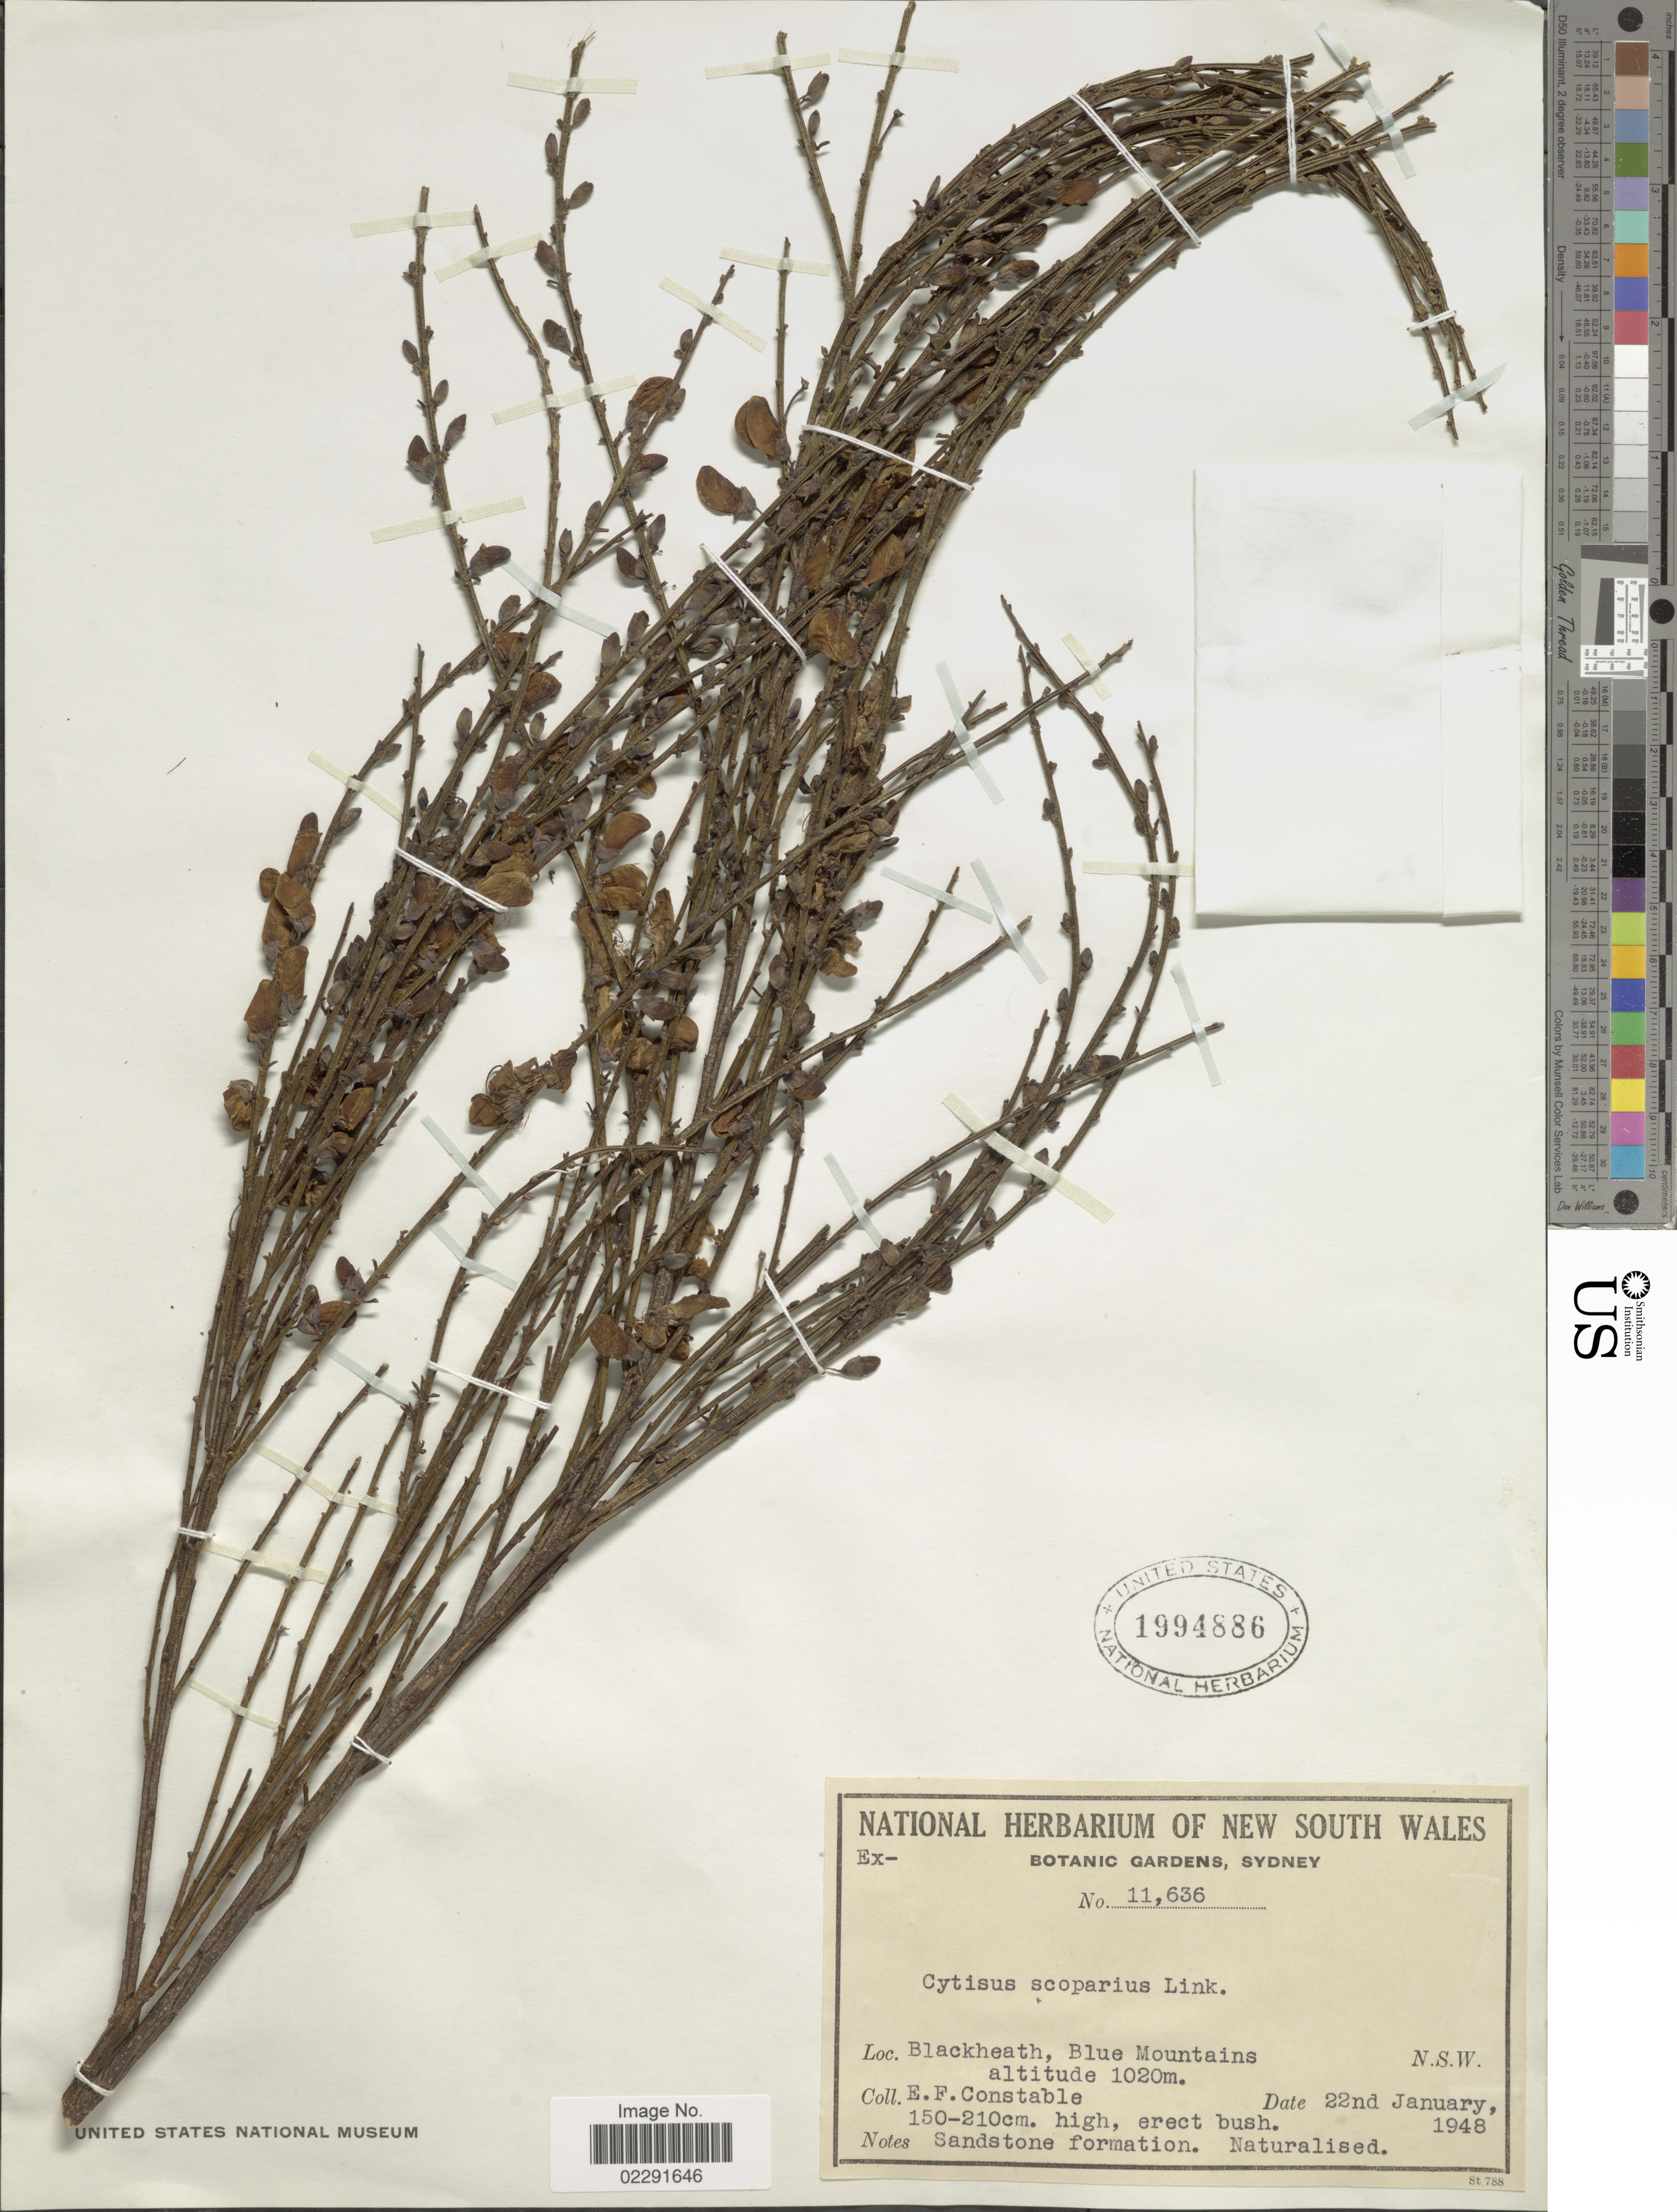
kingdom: Plantae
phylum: Tracheophyta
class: Magnoliopsida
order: Fabales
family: Fabaceae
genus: Cytisus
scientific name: Cytisus scoparius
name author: (L.) Link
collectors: E. F. Constable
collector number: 11636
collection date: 1948-01-22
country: Australia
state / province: New South Wales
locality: Blackheath, Blue Mountains.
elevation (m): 1020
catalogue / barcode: US 1994886